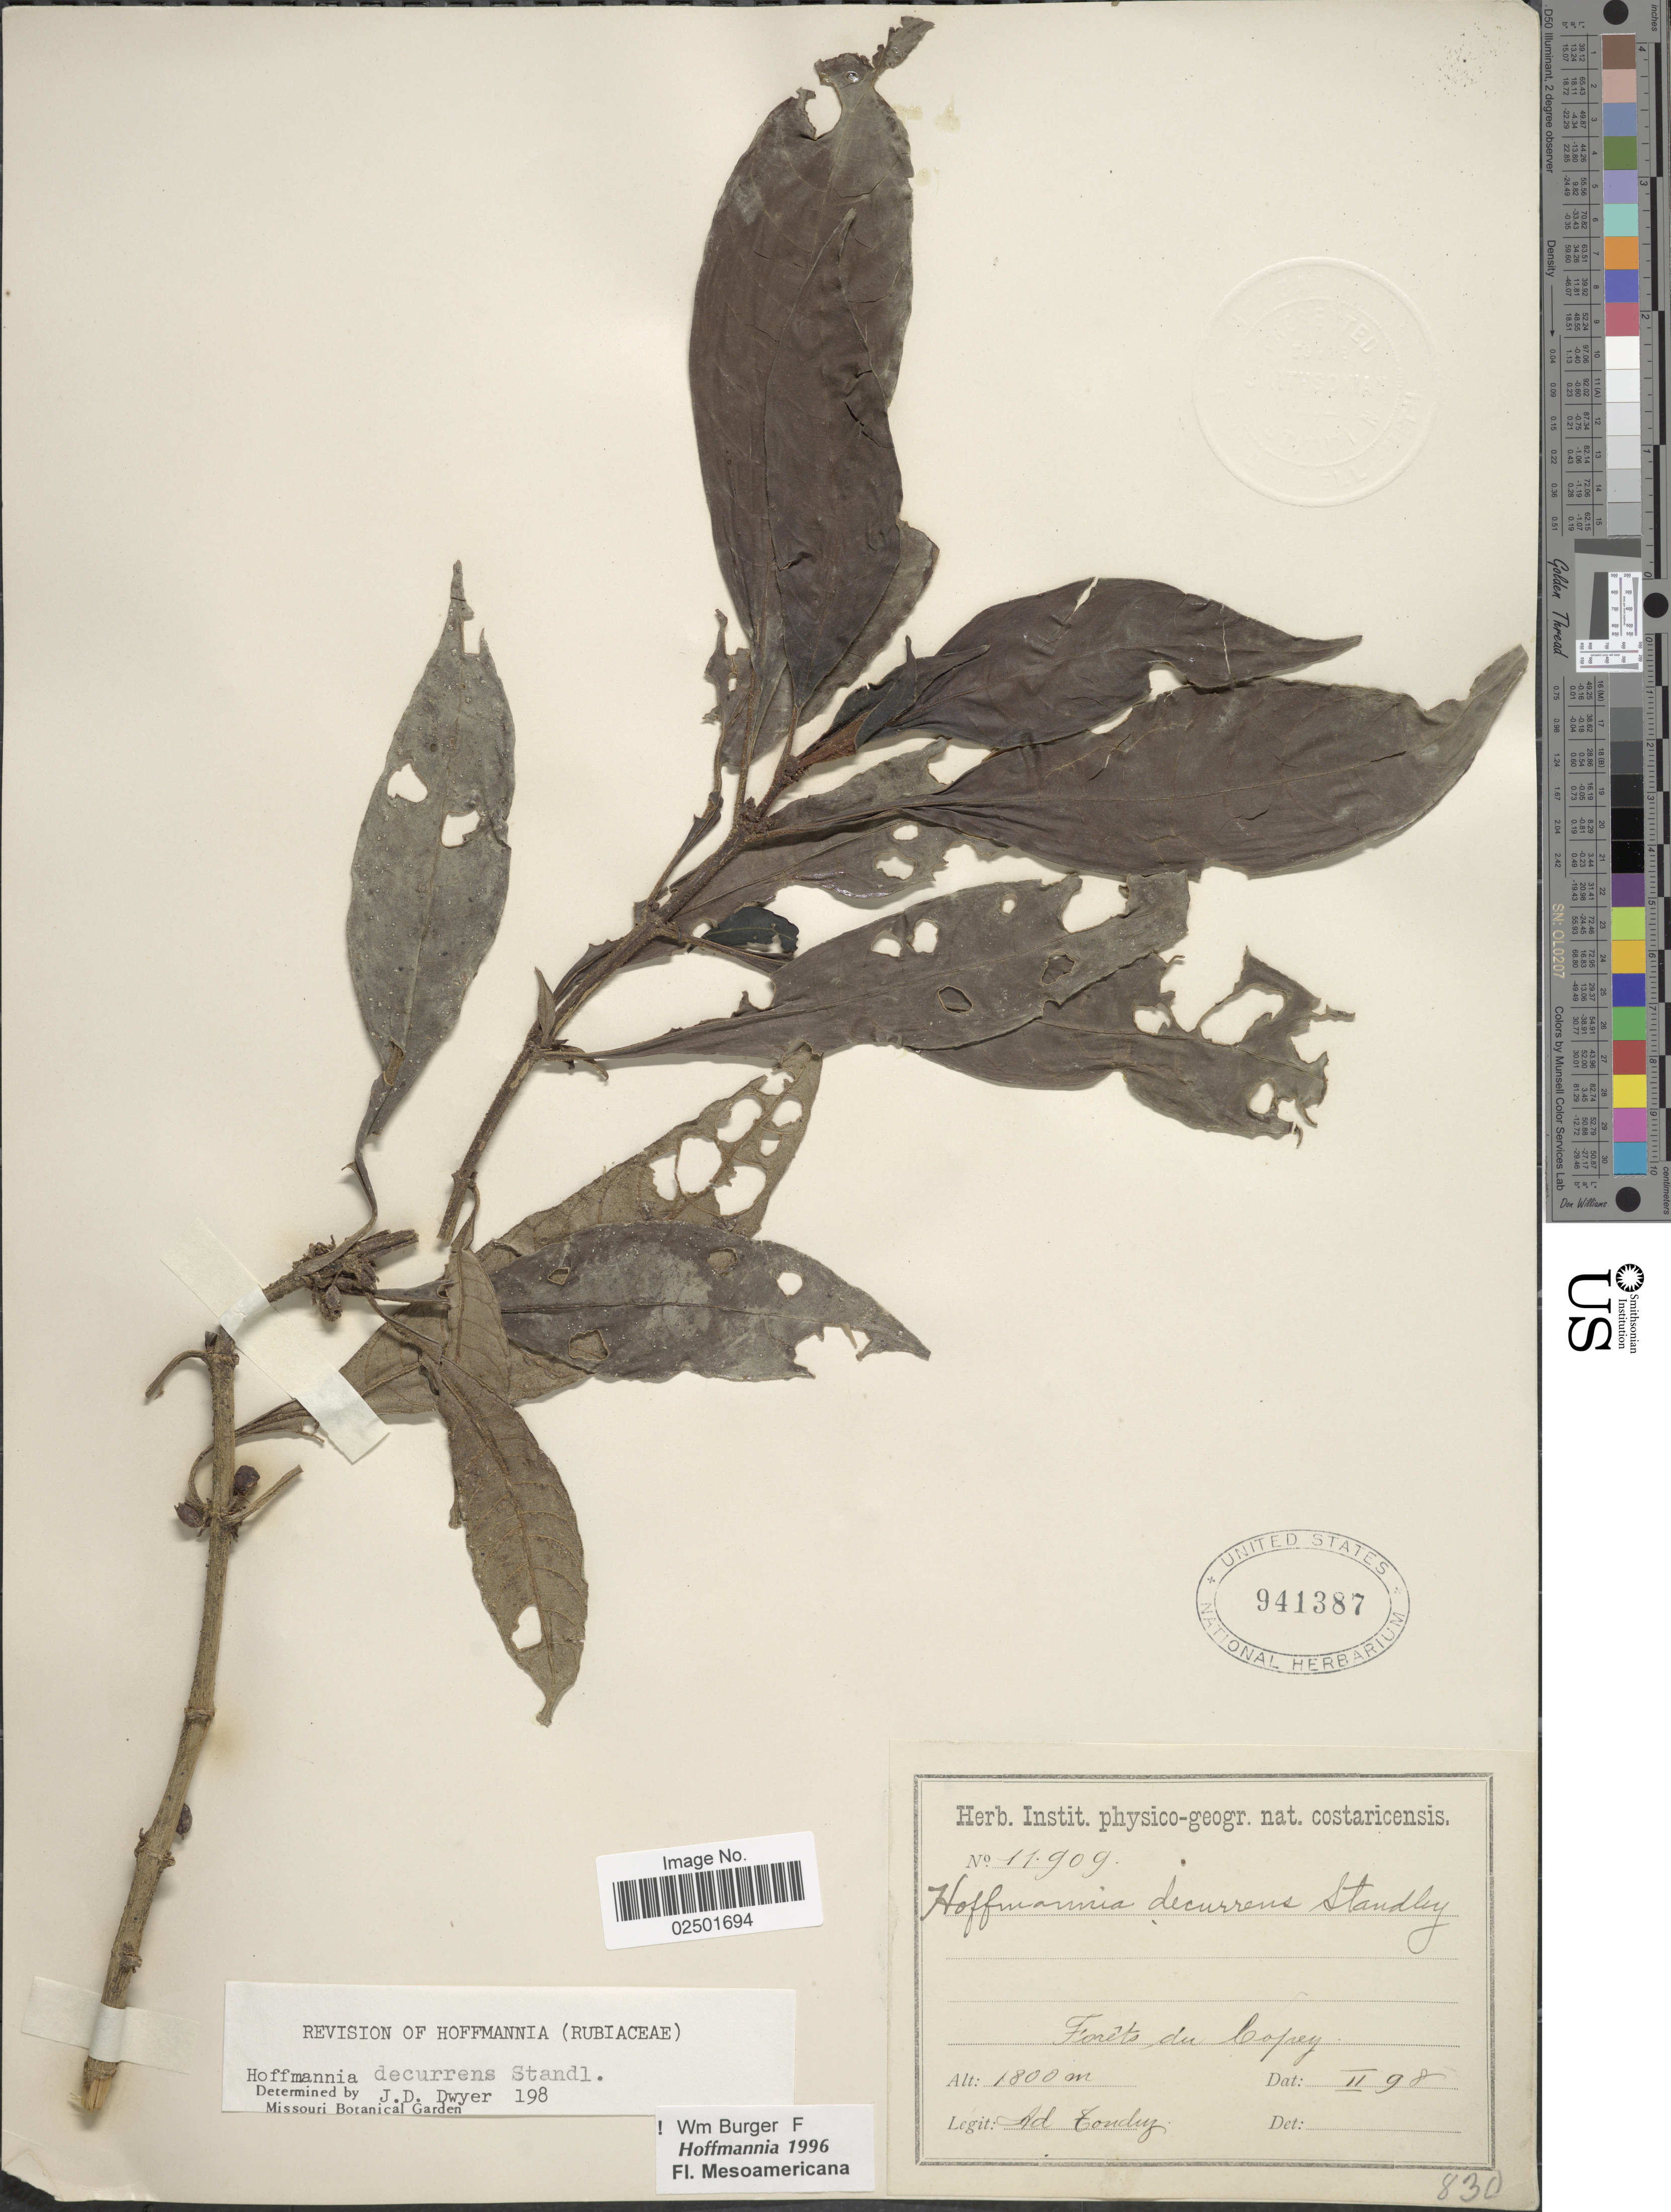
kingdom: Plantae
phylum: Tracheophyta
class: Magnoliopsida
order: Gentianales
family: Rubiaceae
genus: Hoffmannia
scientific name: Hoffmannia decurrens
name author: Standl.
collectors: A. Tonduz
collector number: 11909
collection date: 1898-02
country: Costa Rica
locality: Forêts de Copey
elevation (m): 1800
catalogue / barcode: US 941387